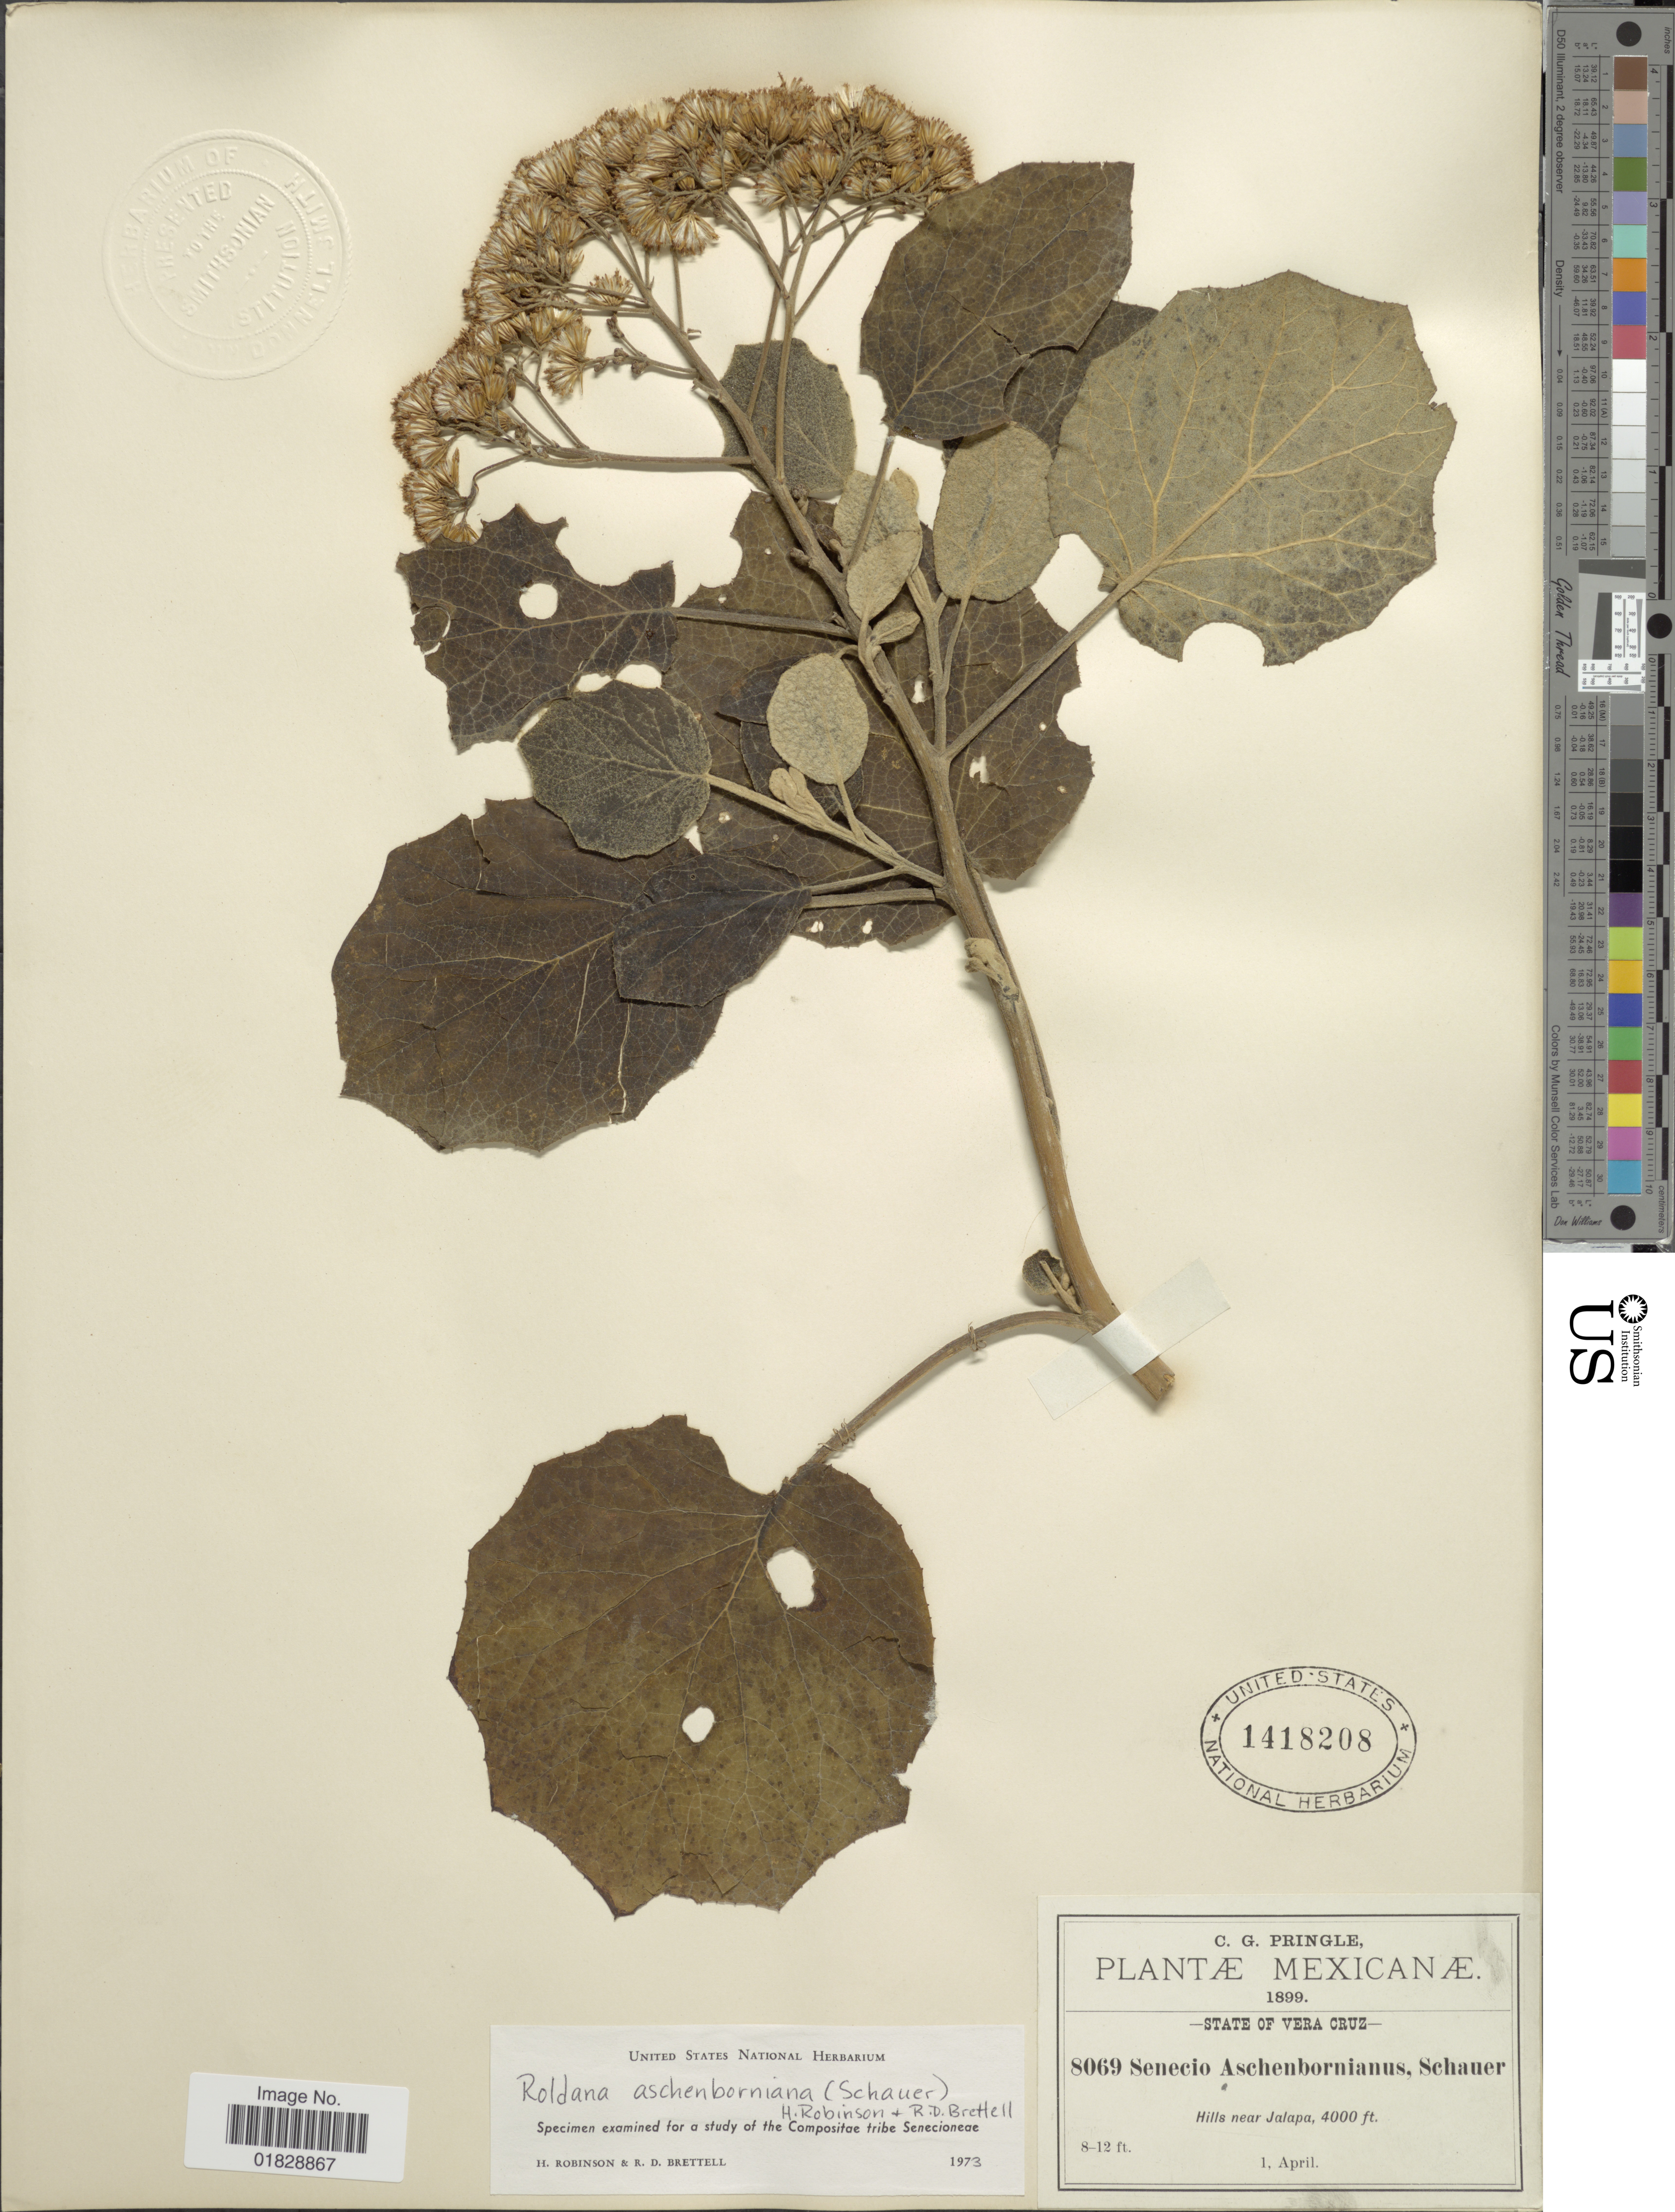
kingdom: Plantae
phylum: Tracheophyta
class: Magnoliopsida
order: Asterales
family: Asteraceae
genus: Roldana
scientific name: Roldana aschenborniana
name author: (S. Schauer) H. Rob. & Brettell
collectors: C. G. Pringle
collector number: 8069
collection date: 1899-04-01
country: Mexico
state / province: Veracruz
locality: State of Vera Cruz. Hills near Jalapa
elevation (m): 1219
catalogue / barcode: US 1418208